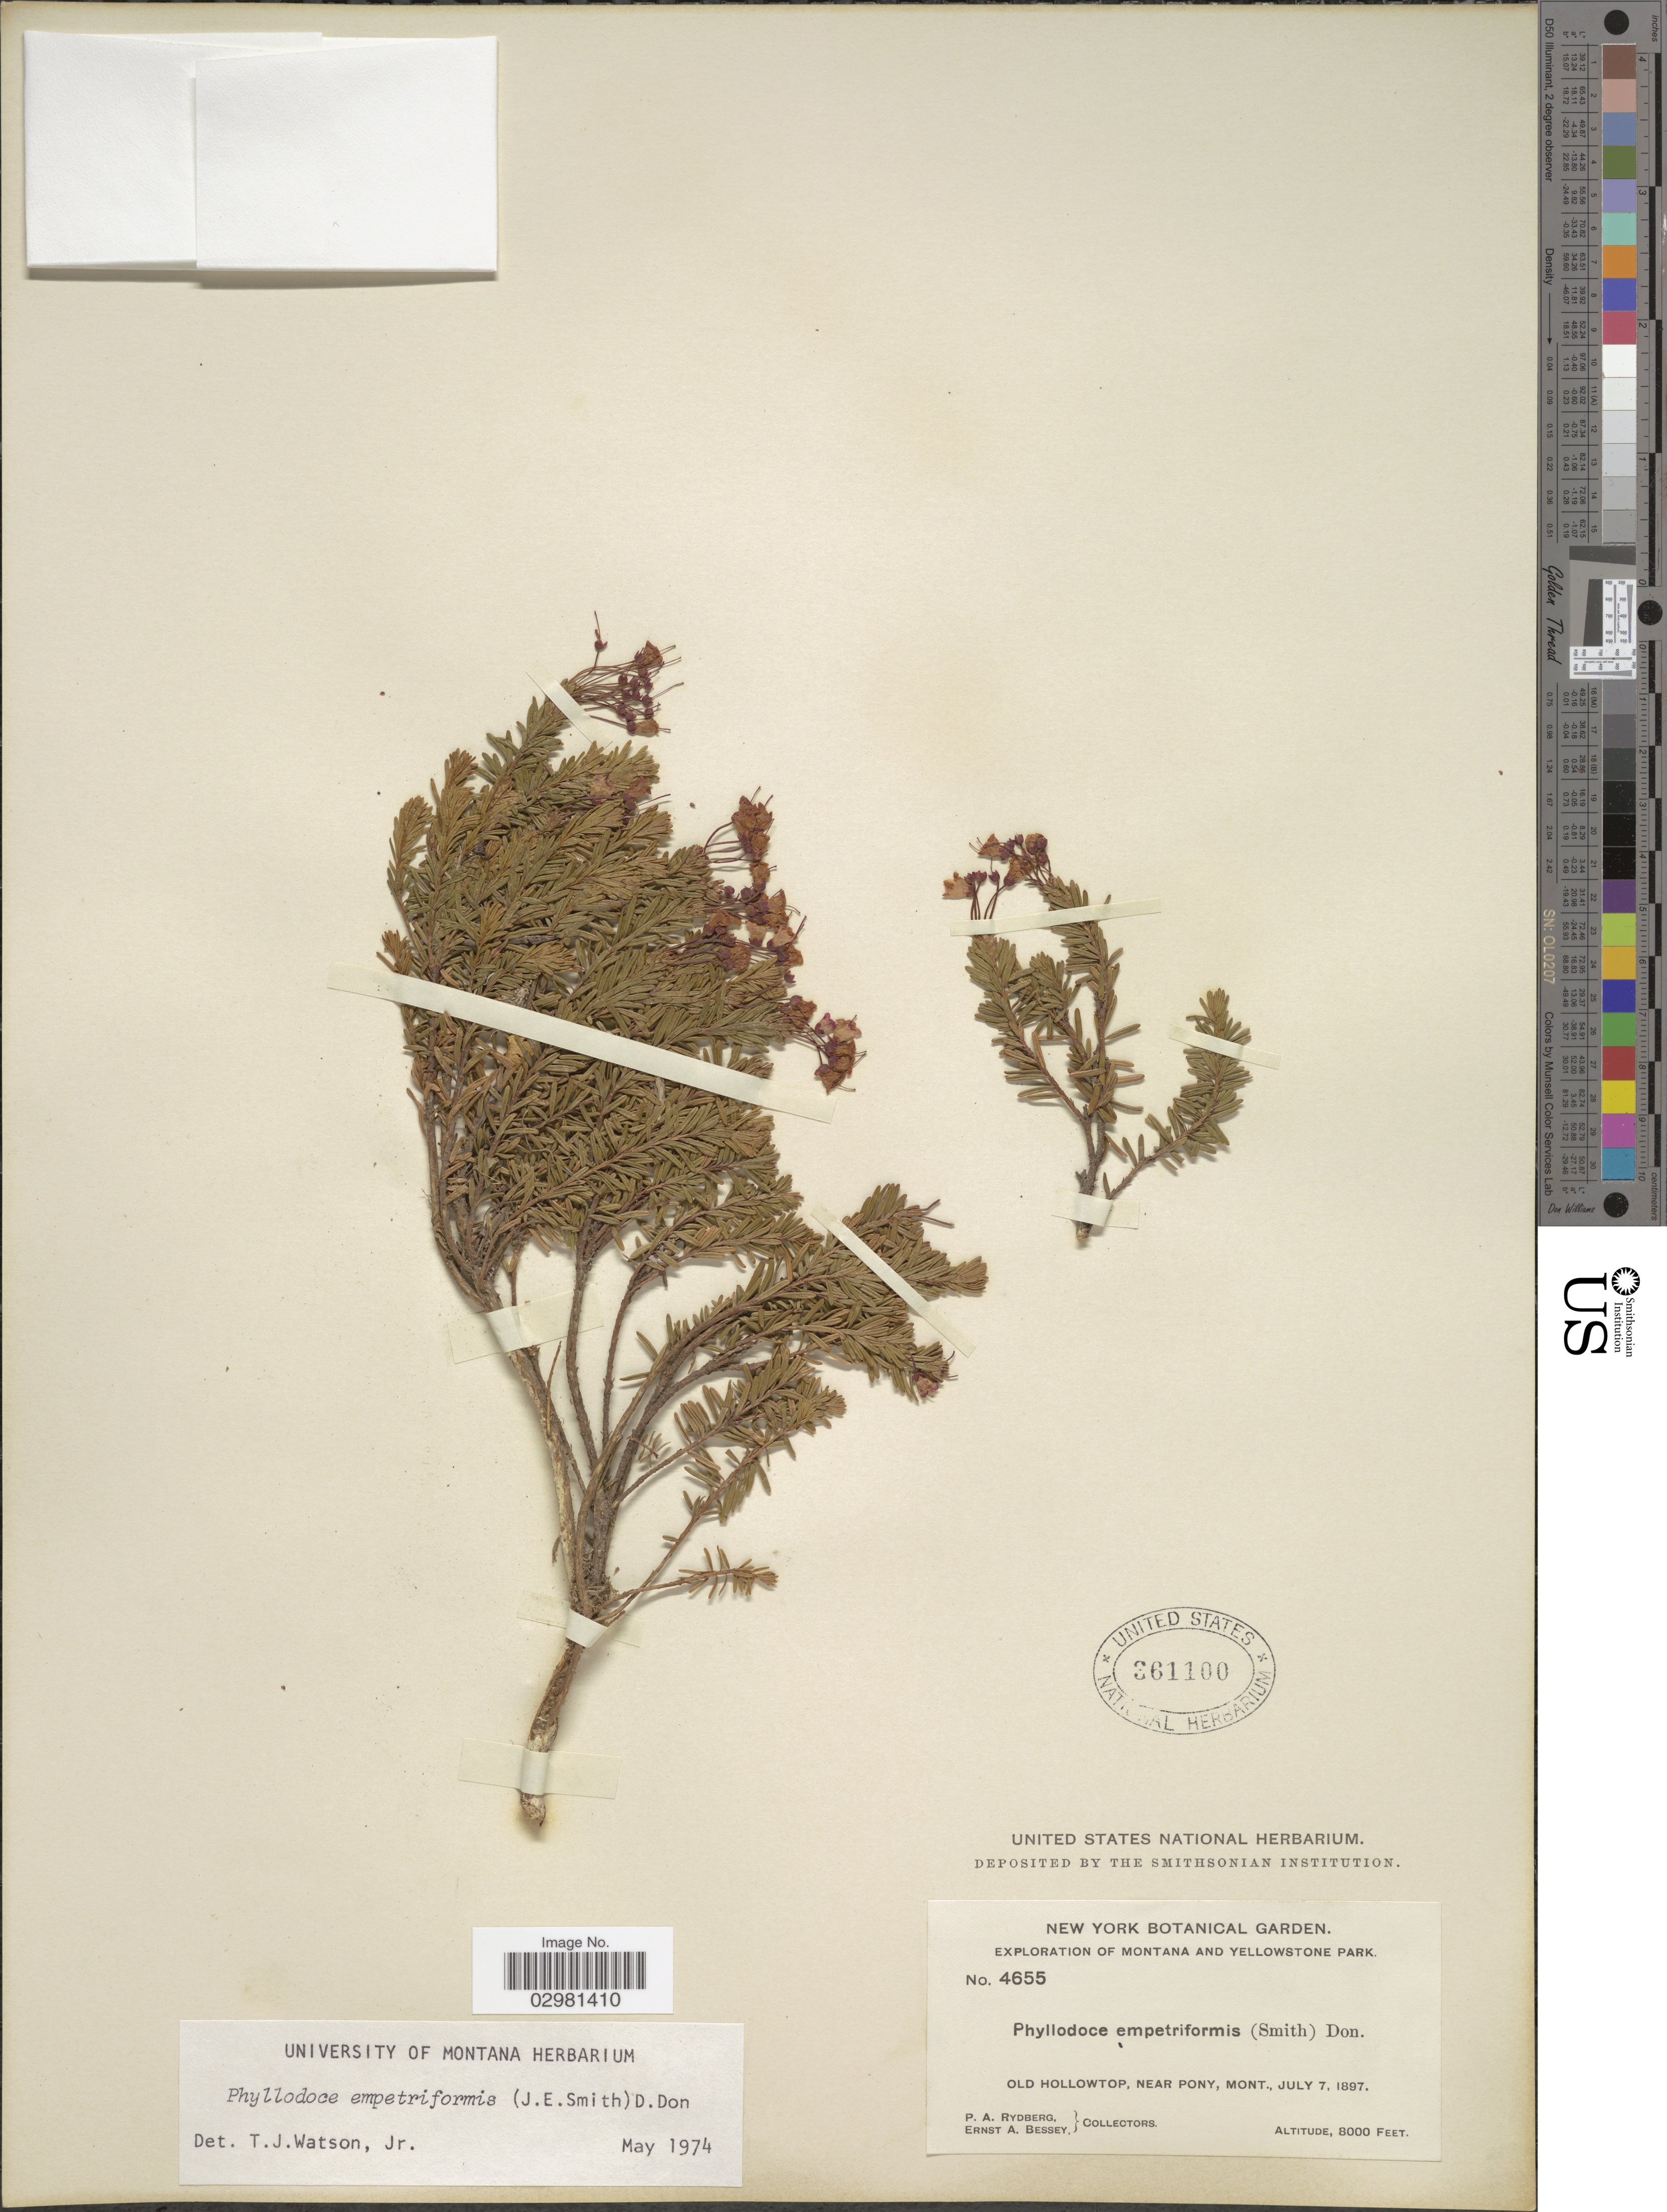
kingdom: Plantae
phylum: Tracheophyta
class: Magnoliopsida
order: Ericales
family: Ericaceae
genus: Phyllodoce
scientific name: Phyllodoce empetiformis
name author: (Small) D. Don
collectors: P. A. Rydberg & E. A. Bessey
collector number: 4655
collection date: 1897-07-07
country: United States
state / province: Montana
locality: Montana and Yellowstone Park, Old Hollowtop, near Pony.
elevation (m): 2438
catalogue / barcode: US 361100